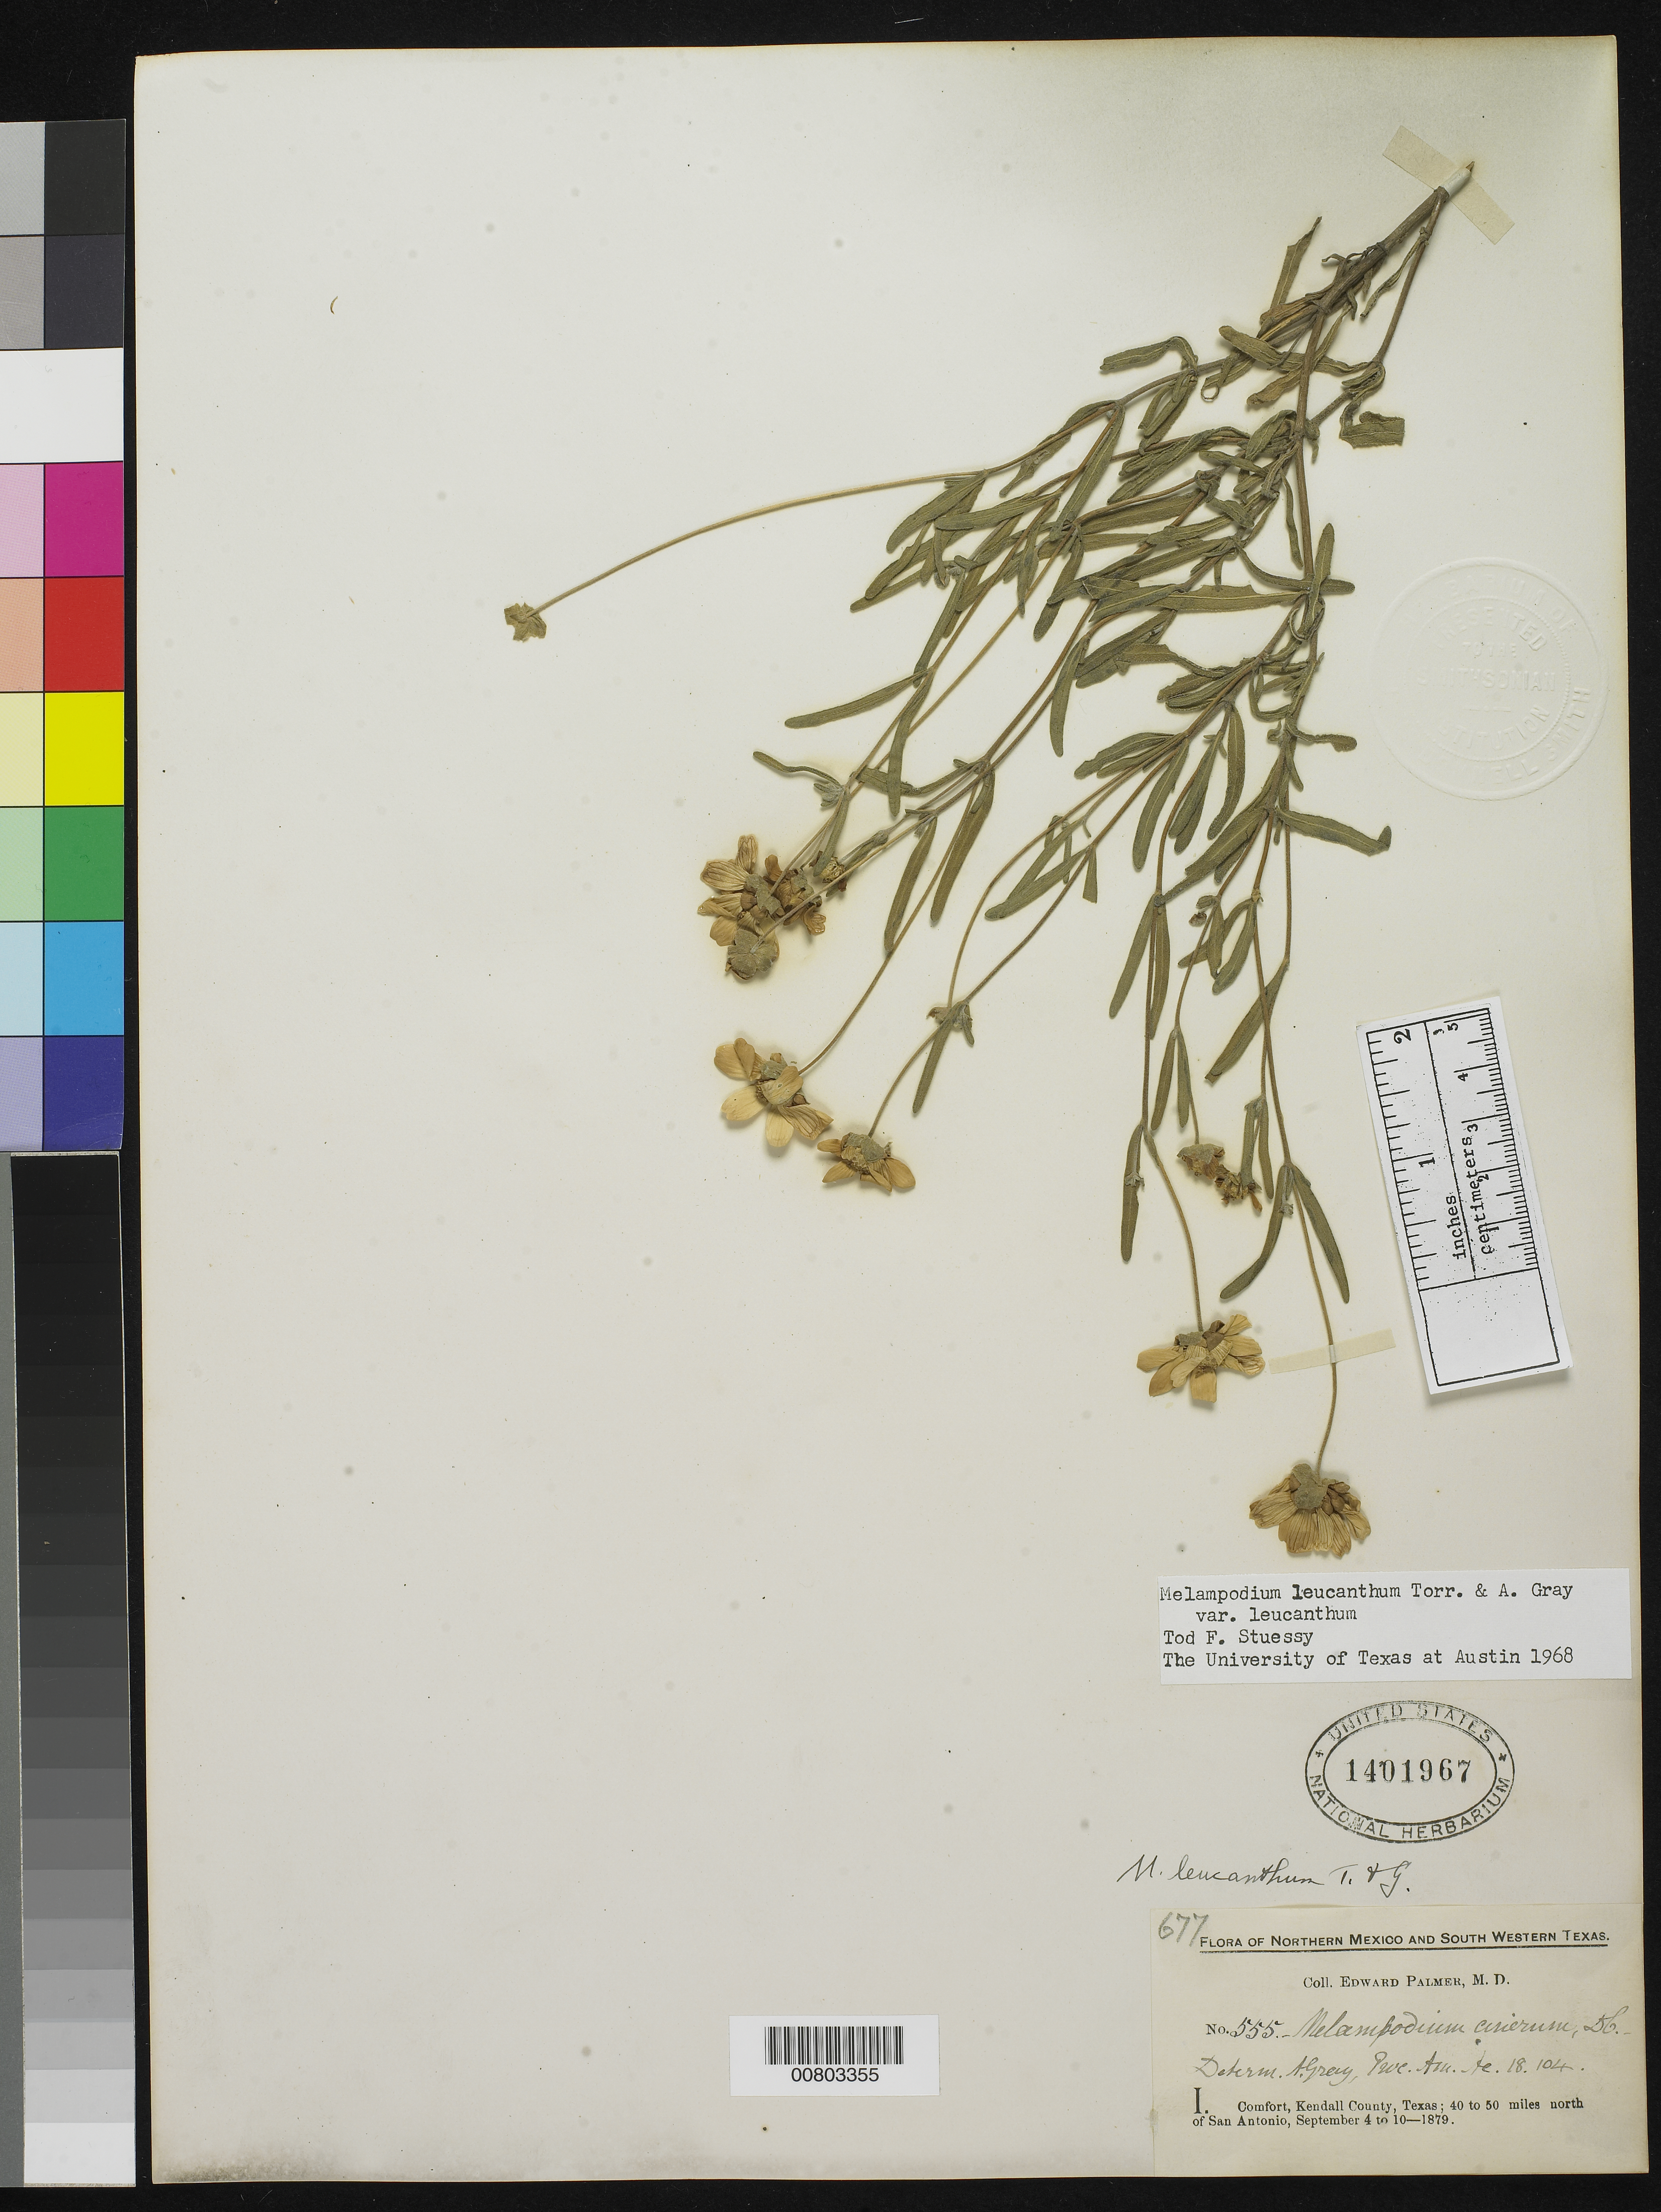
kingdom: Plantae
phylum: Tracheophyta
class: Magnoliopsida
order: Asterales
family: Asteraceae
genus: Melampodium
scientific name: Melampodium leucanthum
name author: Torr. & A. Gray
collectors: E. Palmer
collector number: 555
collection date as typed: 04 Sep 1879 to 10 Sep 1879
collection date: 1879-09-04/1879-09-10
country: United States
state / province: Texas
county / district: Kendall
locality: I. Comfort, Kendall County, Texas; 40 to 50 miles north of San Antonio.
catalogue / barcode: US 1401967